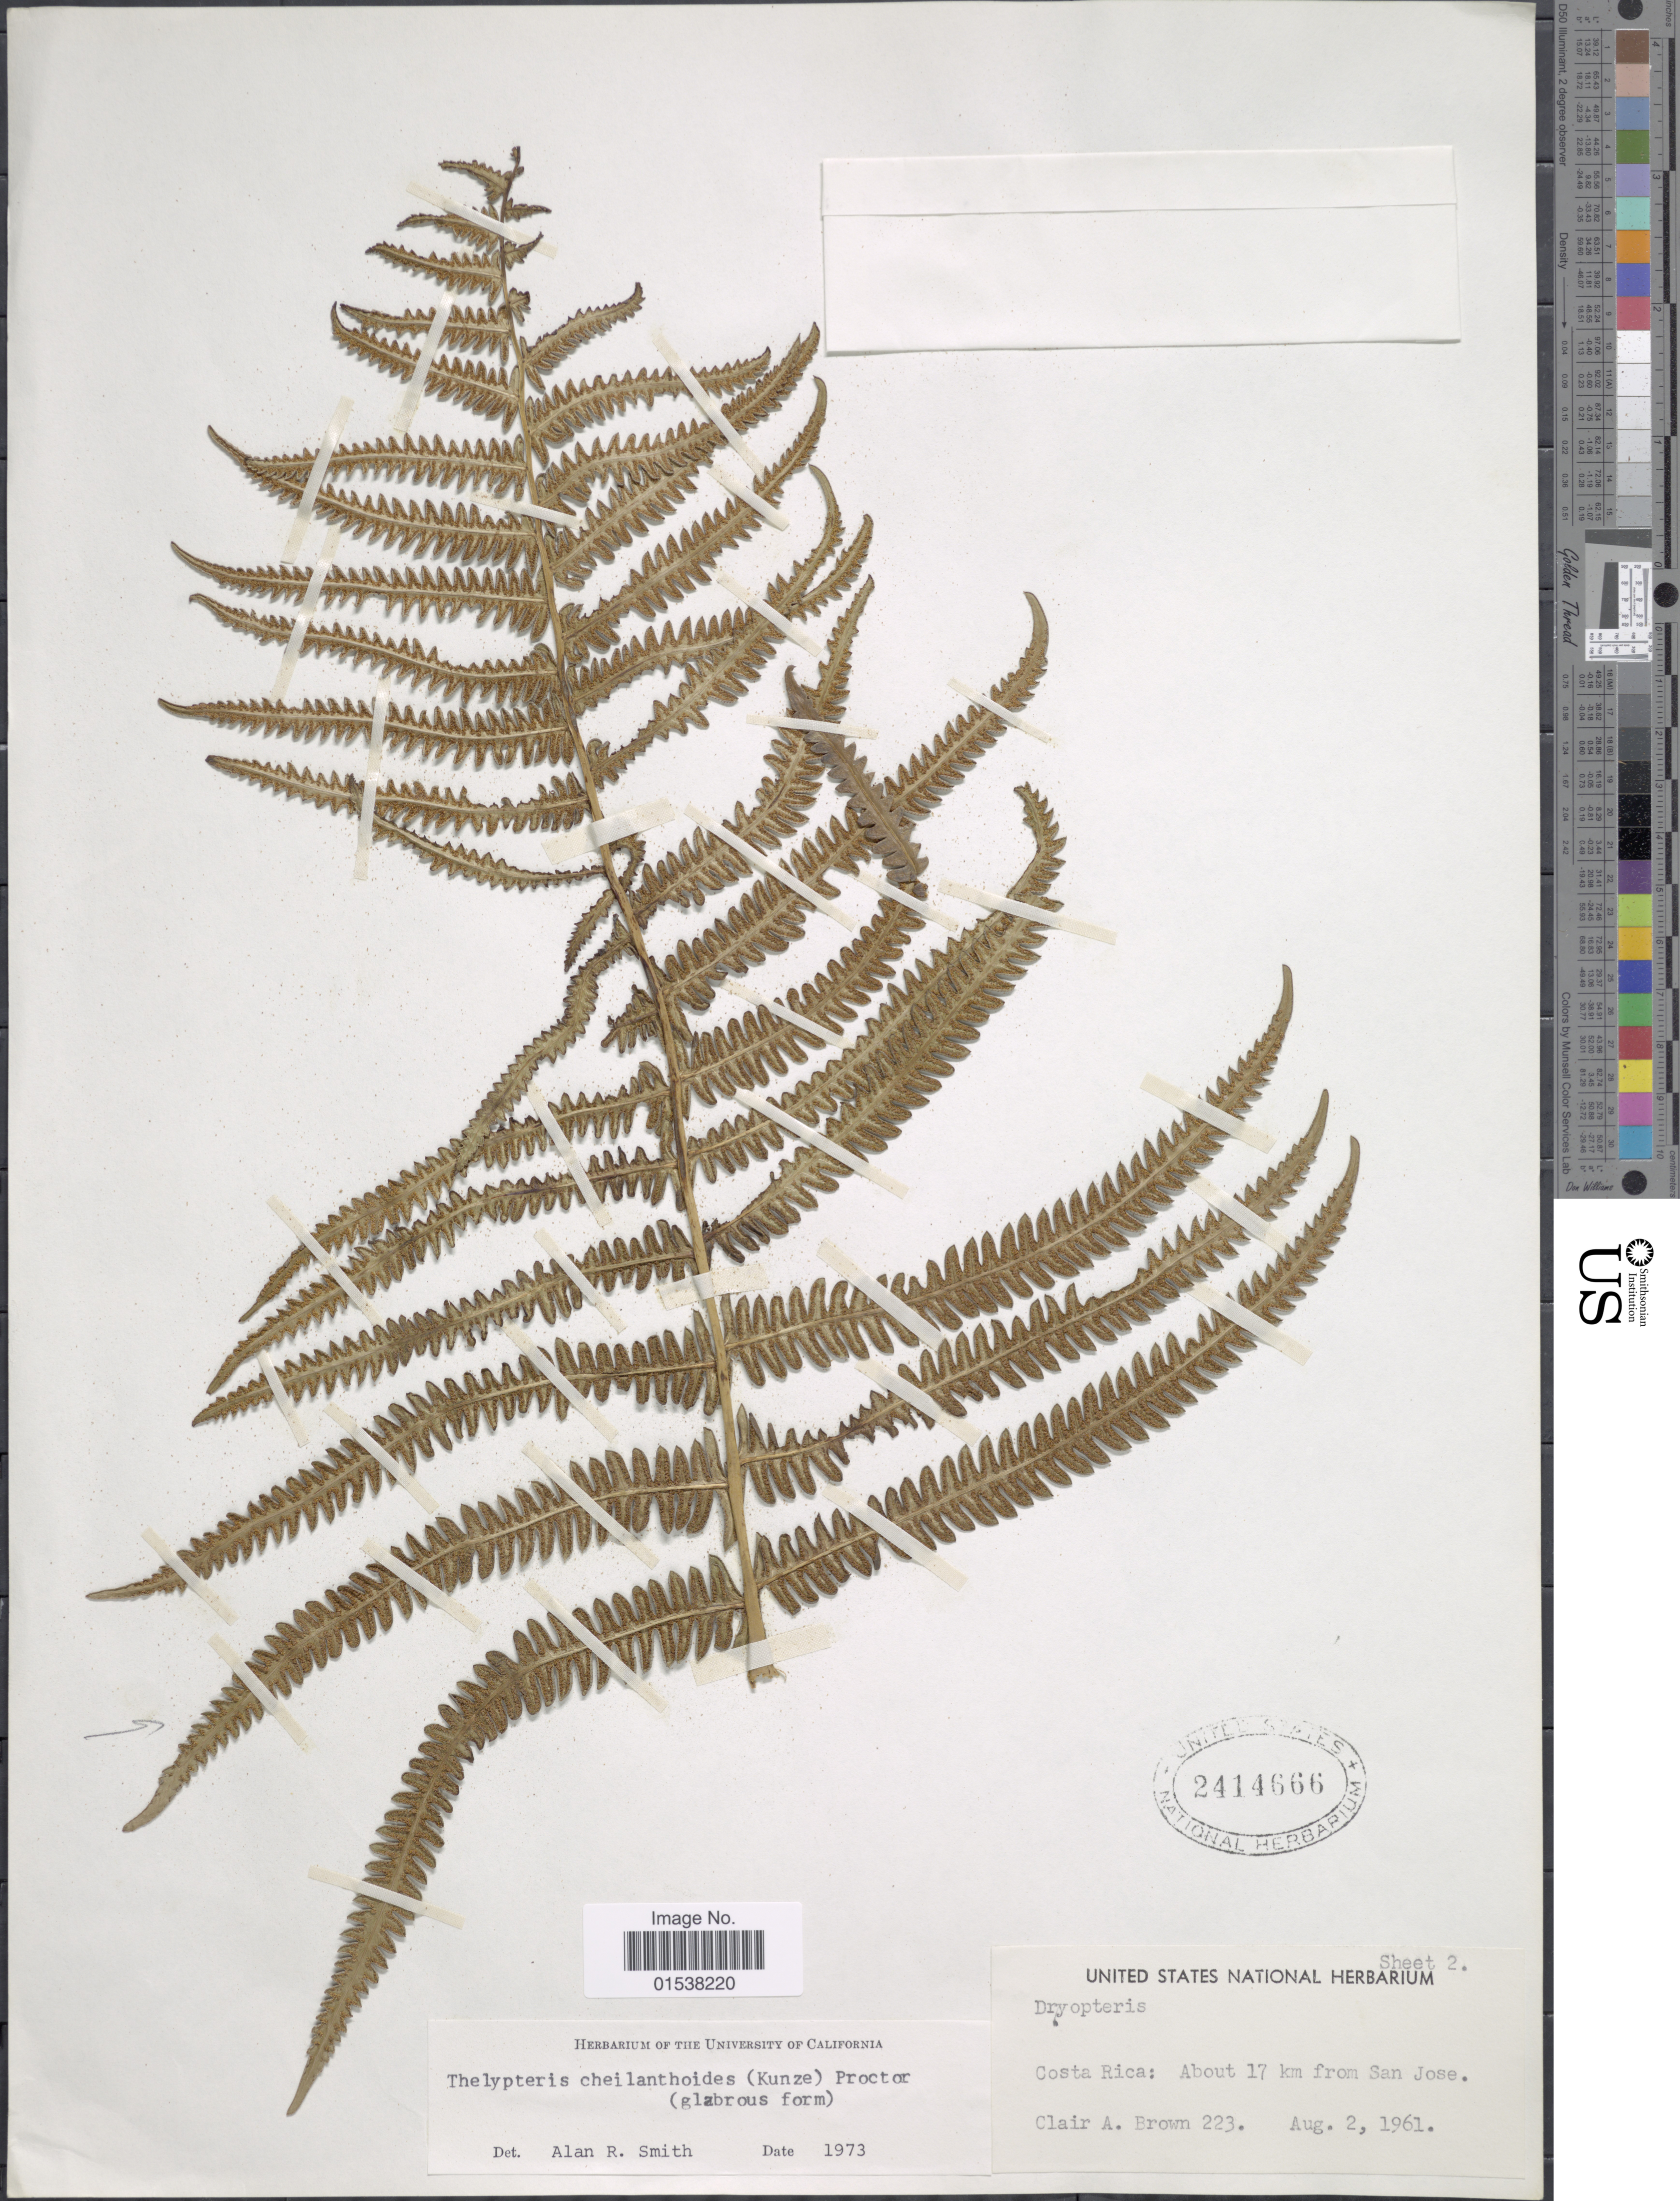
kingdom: Plantae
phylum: Tracheophyta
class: Polypodiopsida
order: Polypodiales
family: Thelypteridaceae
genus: Amauropelta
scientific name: Amauropelta cheilanthoides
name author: (Kunze) Á. Löve & D. Löve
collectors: C. A. Brown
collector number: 223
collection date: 1961-08-02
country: Costa Rica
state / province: San José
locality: Costa Rica: about 17 km from San Jose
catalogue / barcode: US 2414666